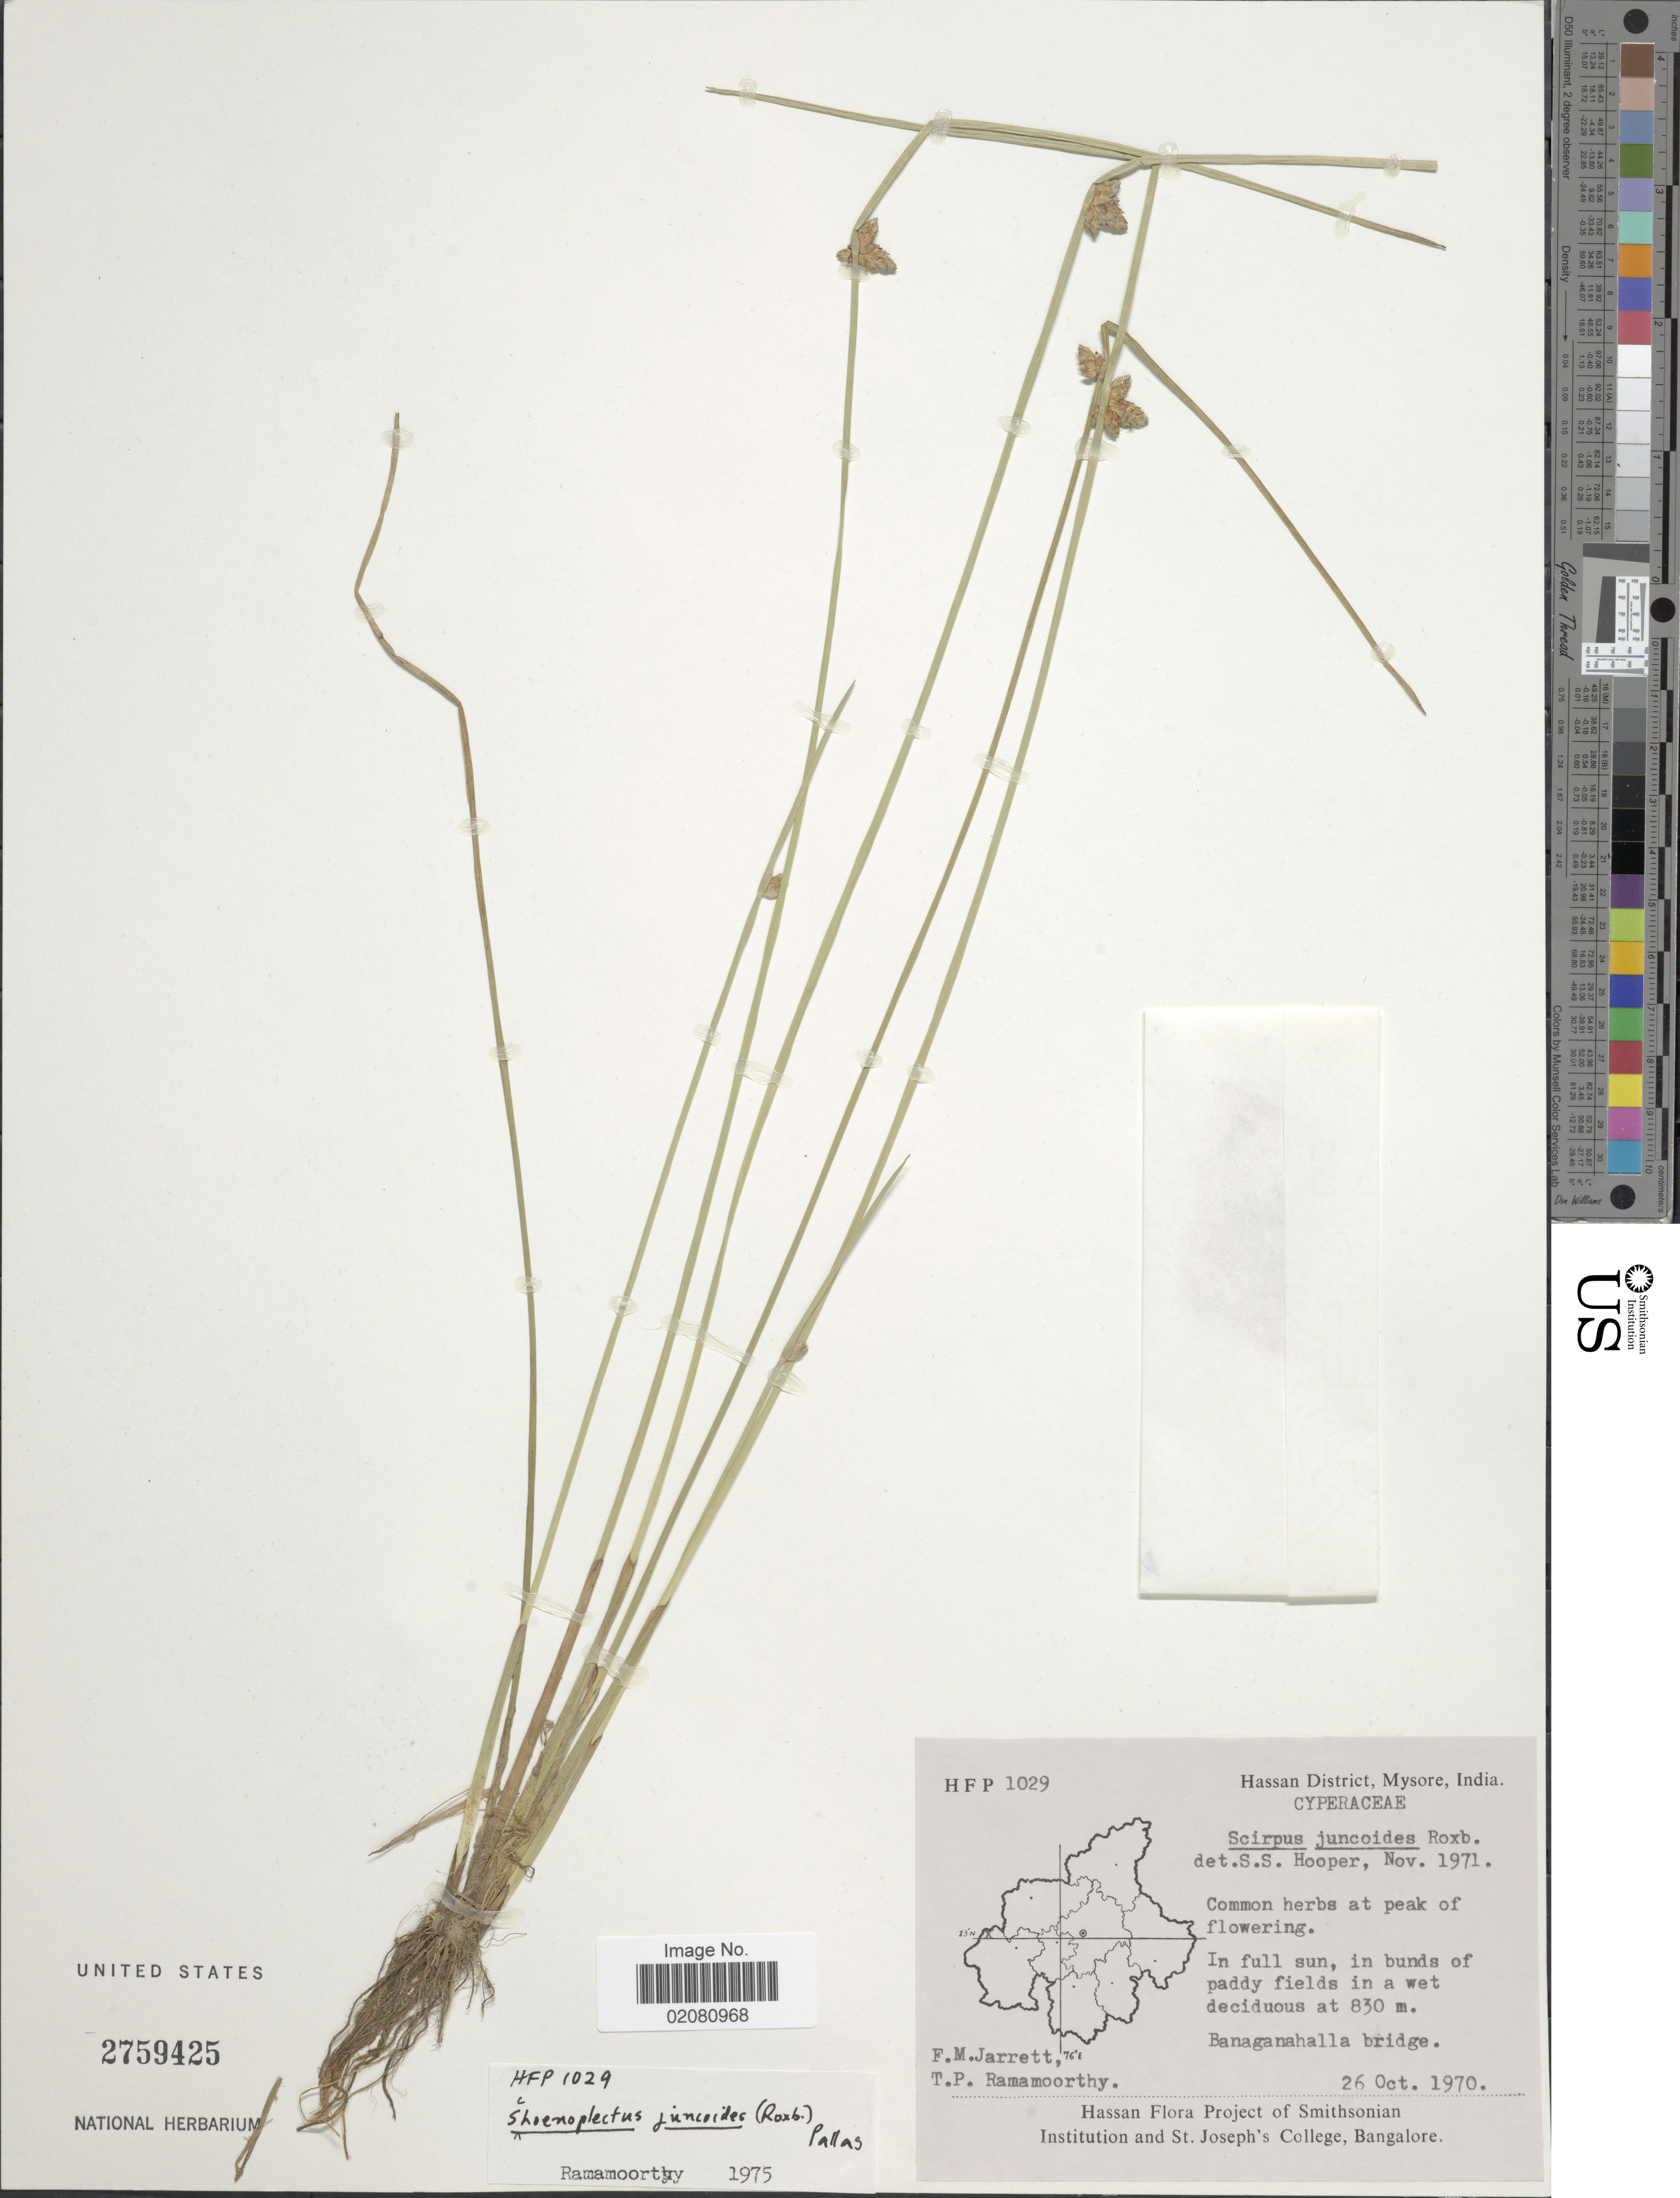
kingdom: Plantae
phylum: Tracheophyta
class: Liliopsida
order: Poales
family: Cyperaceae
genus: Schoenoplectus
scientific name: Schoenoplectus juncoides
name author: (Roxb.) Palla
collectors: F. M. Jarrett & T. P. Ramamoorthy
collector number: HFP1029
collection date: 1970-10-26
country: India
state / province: Karnataka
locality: Hassan District, Mysore, India. Banaganahalla bridge.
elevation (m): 830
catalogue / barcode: US 2759425